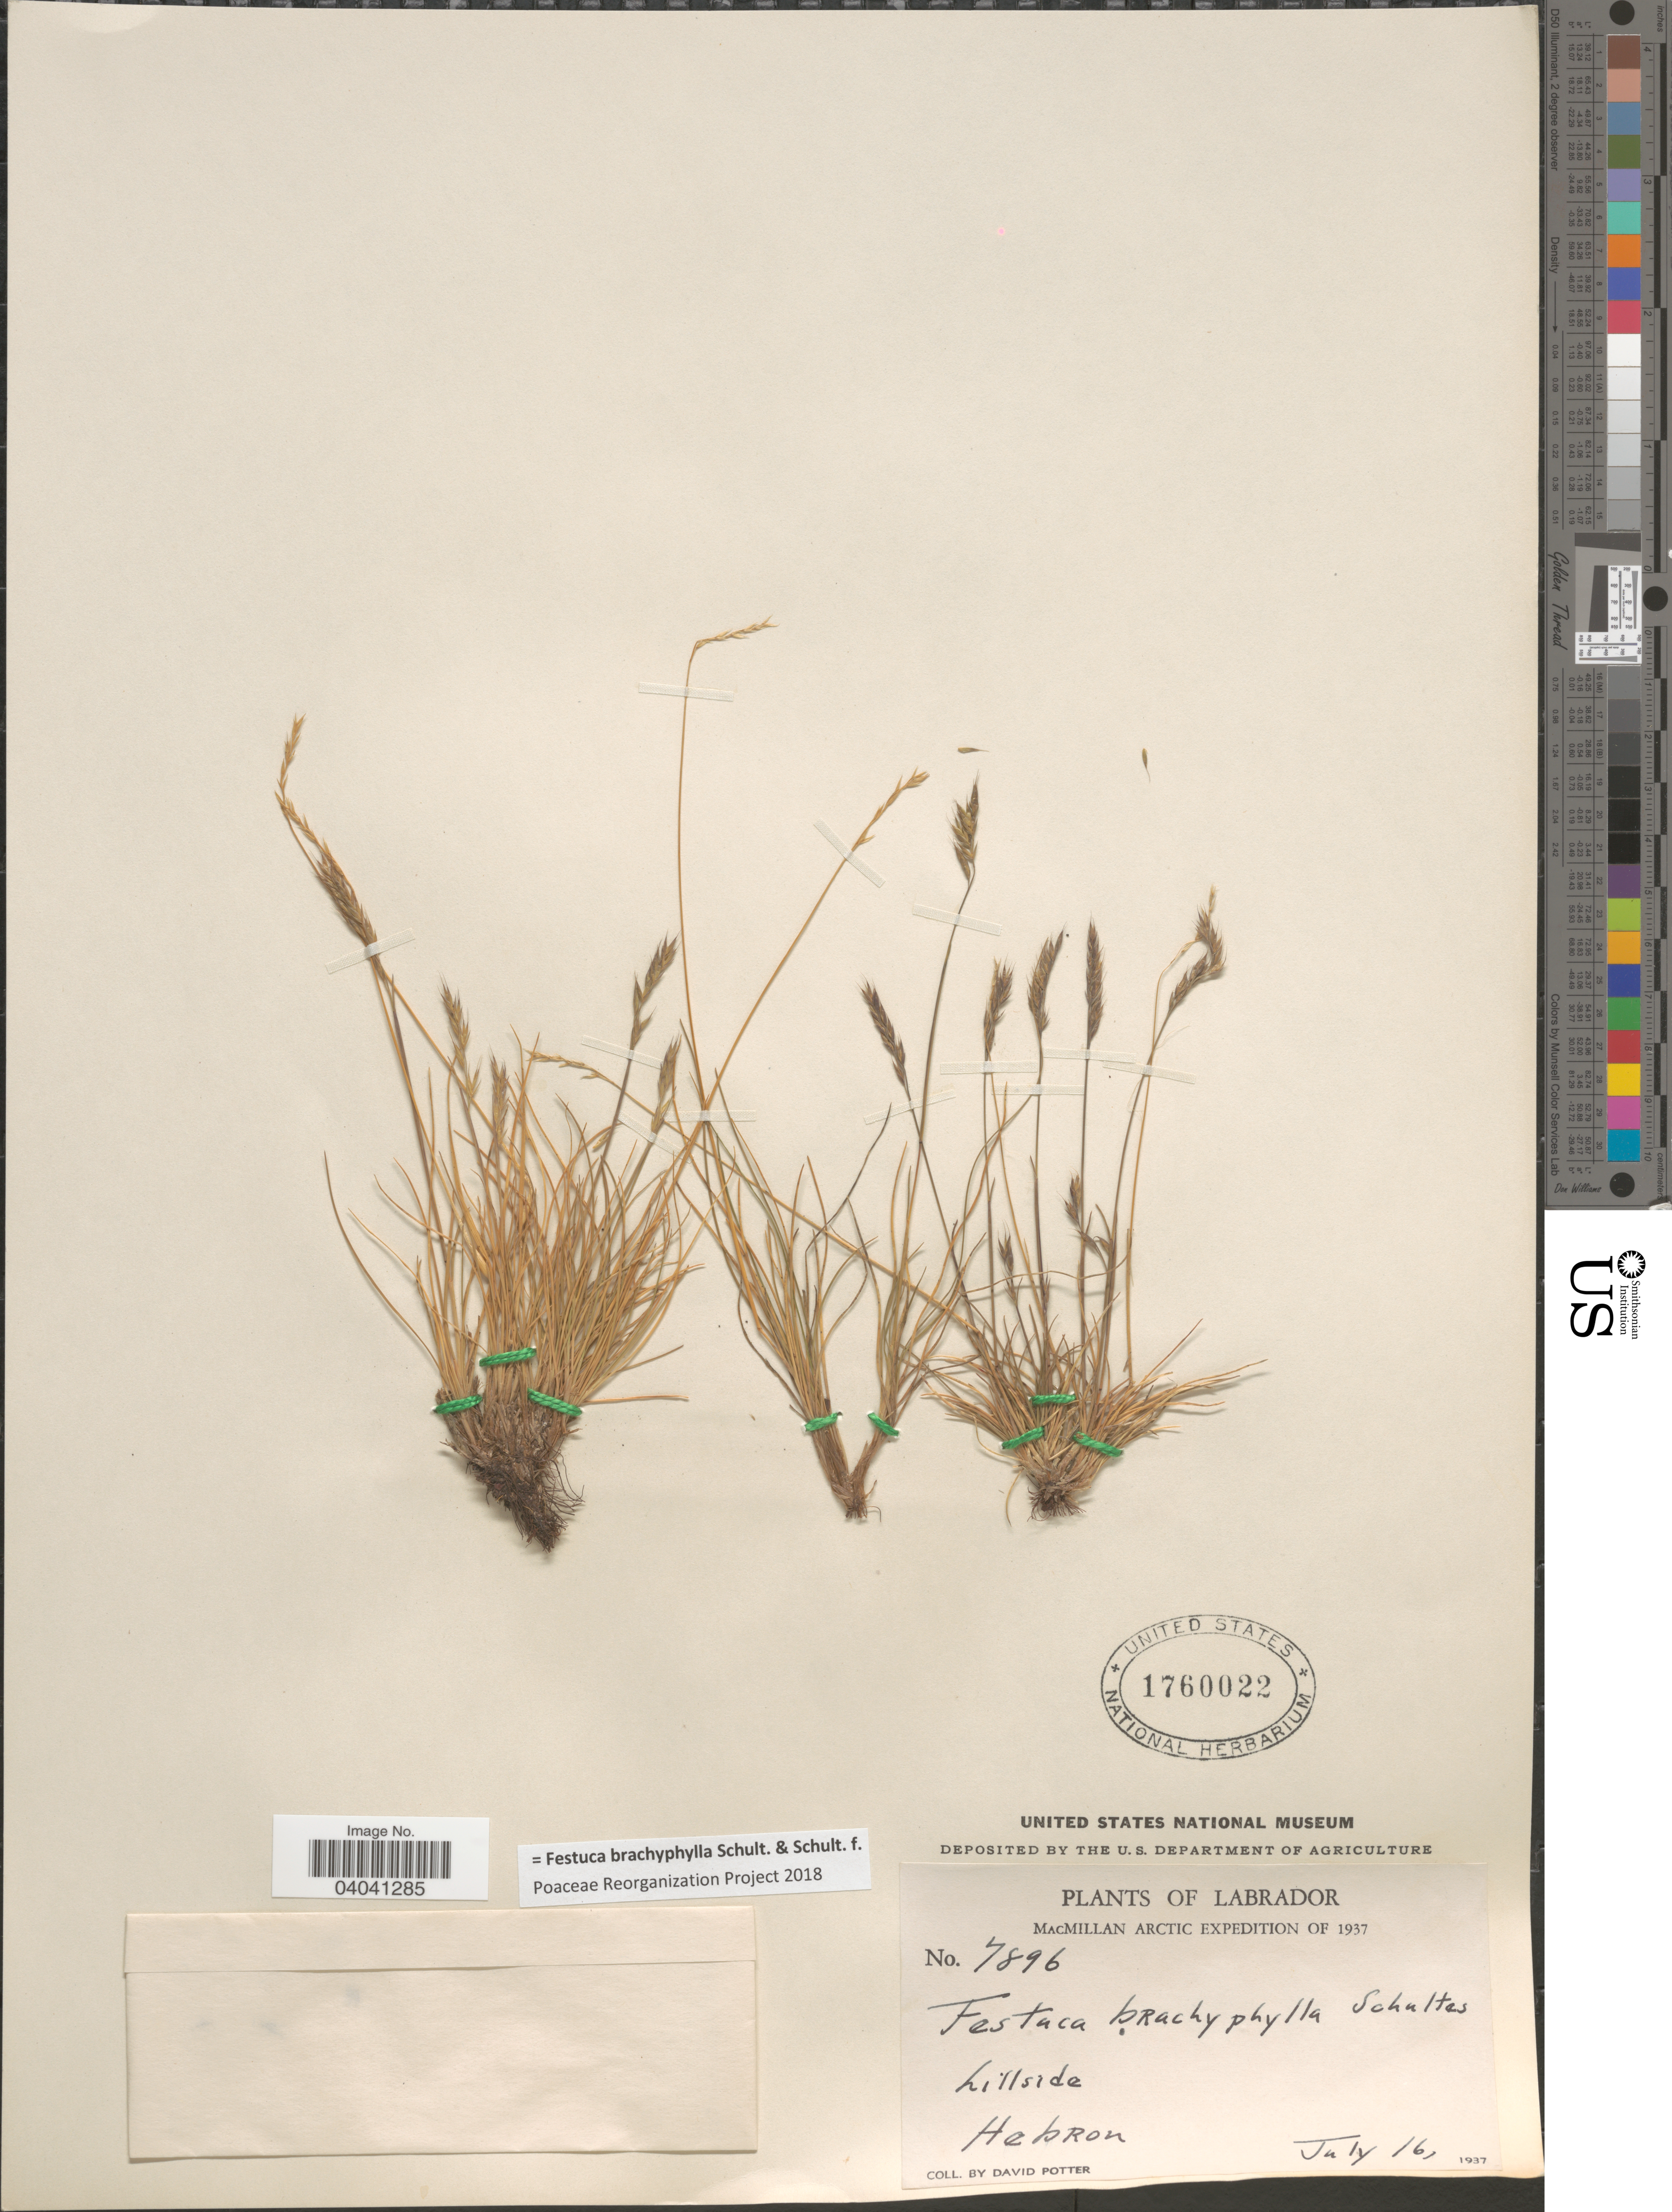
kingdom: Plantae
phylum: Tracheophyta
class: Liliopsida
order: Poales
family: Poaceae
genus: Festuca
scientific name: Festuca brachyphylla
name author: Schult. & Schult. f.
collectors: D. Potter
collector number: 7896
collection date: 1937-07-16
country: Canada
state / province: Newfoundland and Labrador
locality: Labrador. Hebron.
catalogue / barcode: US 1760022